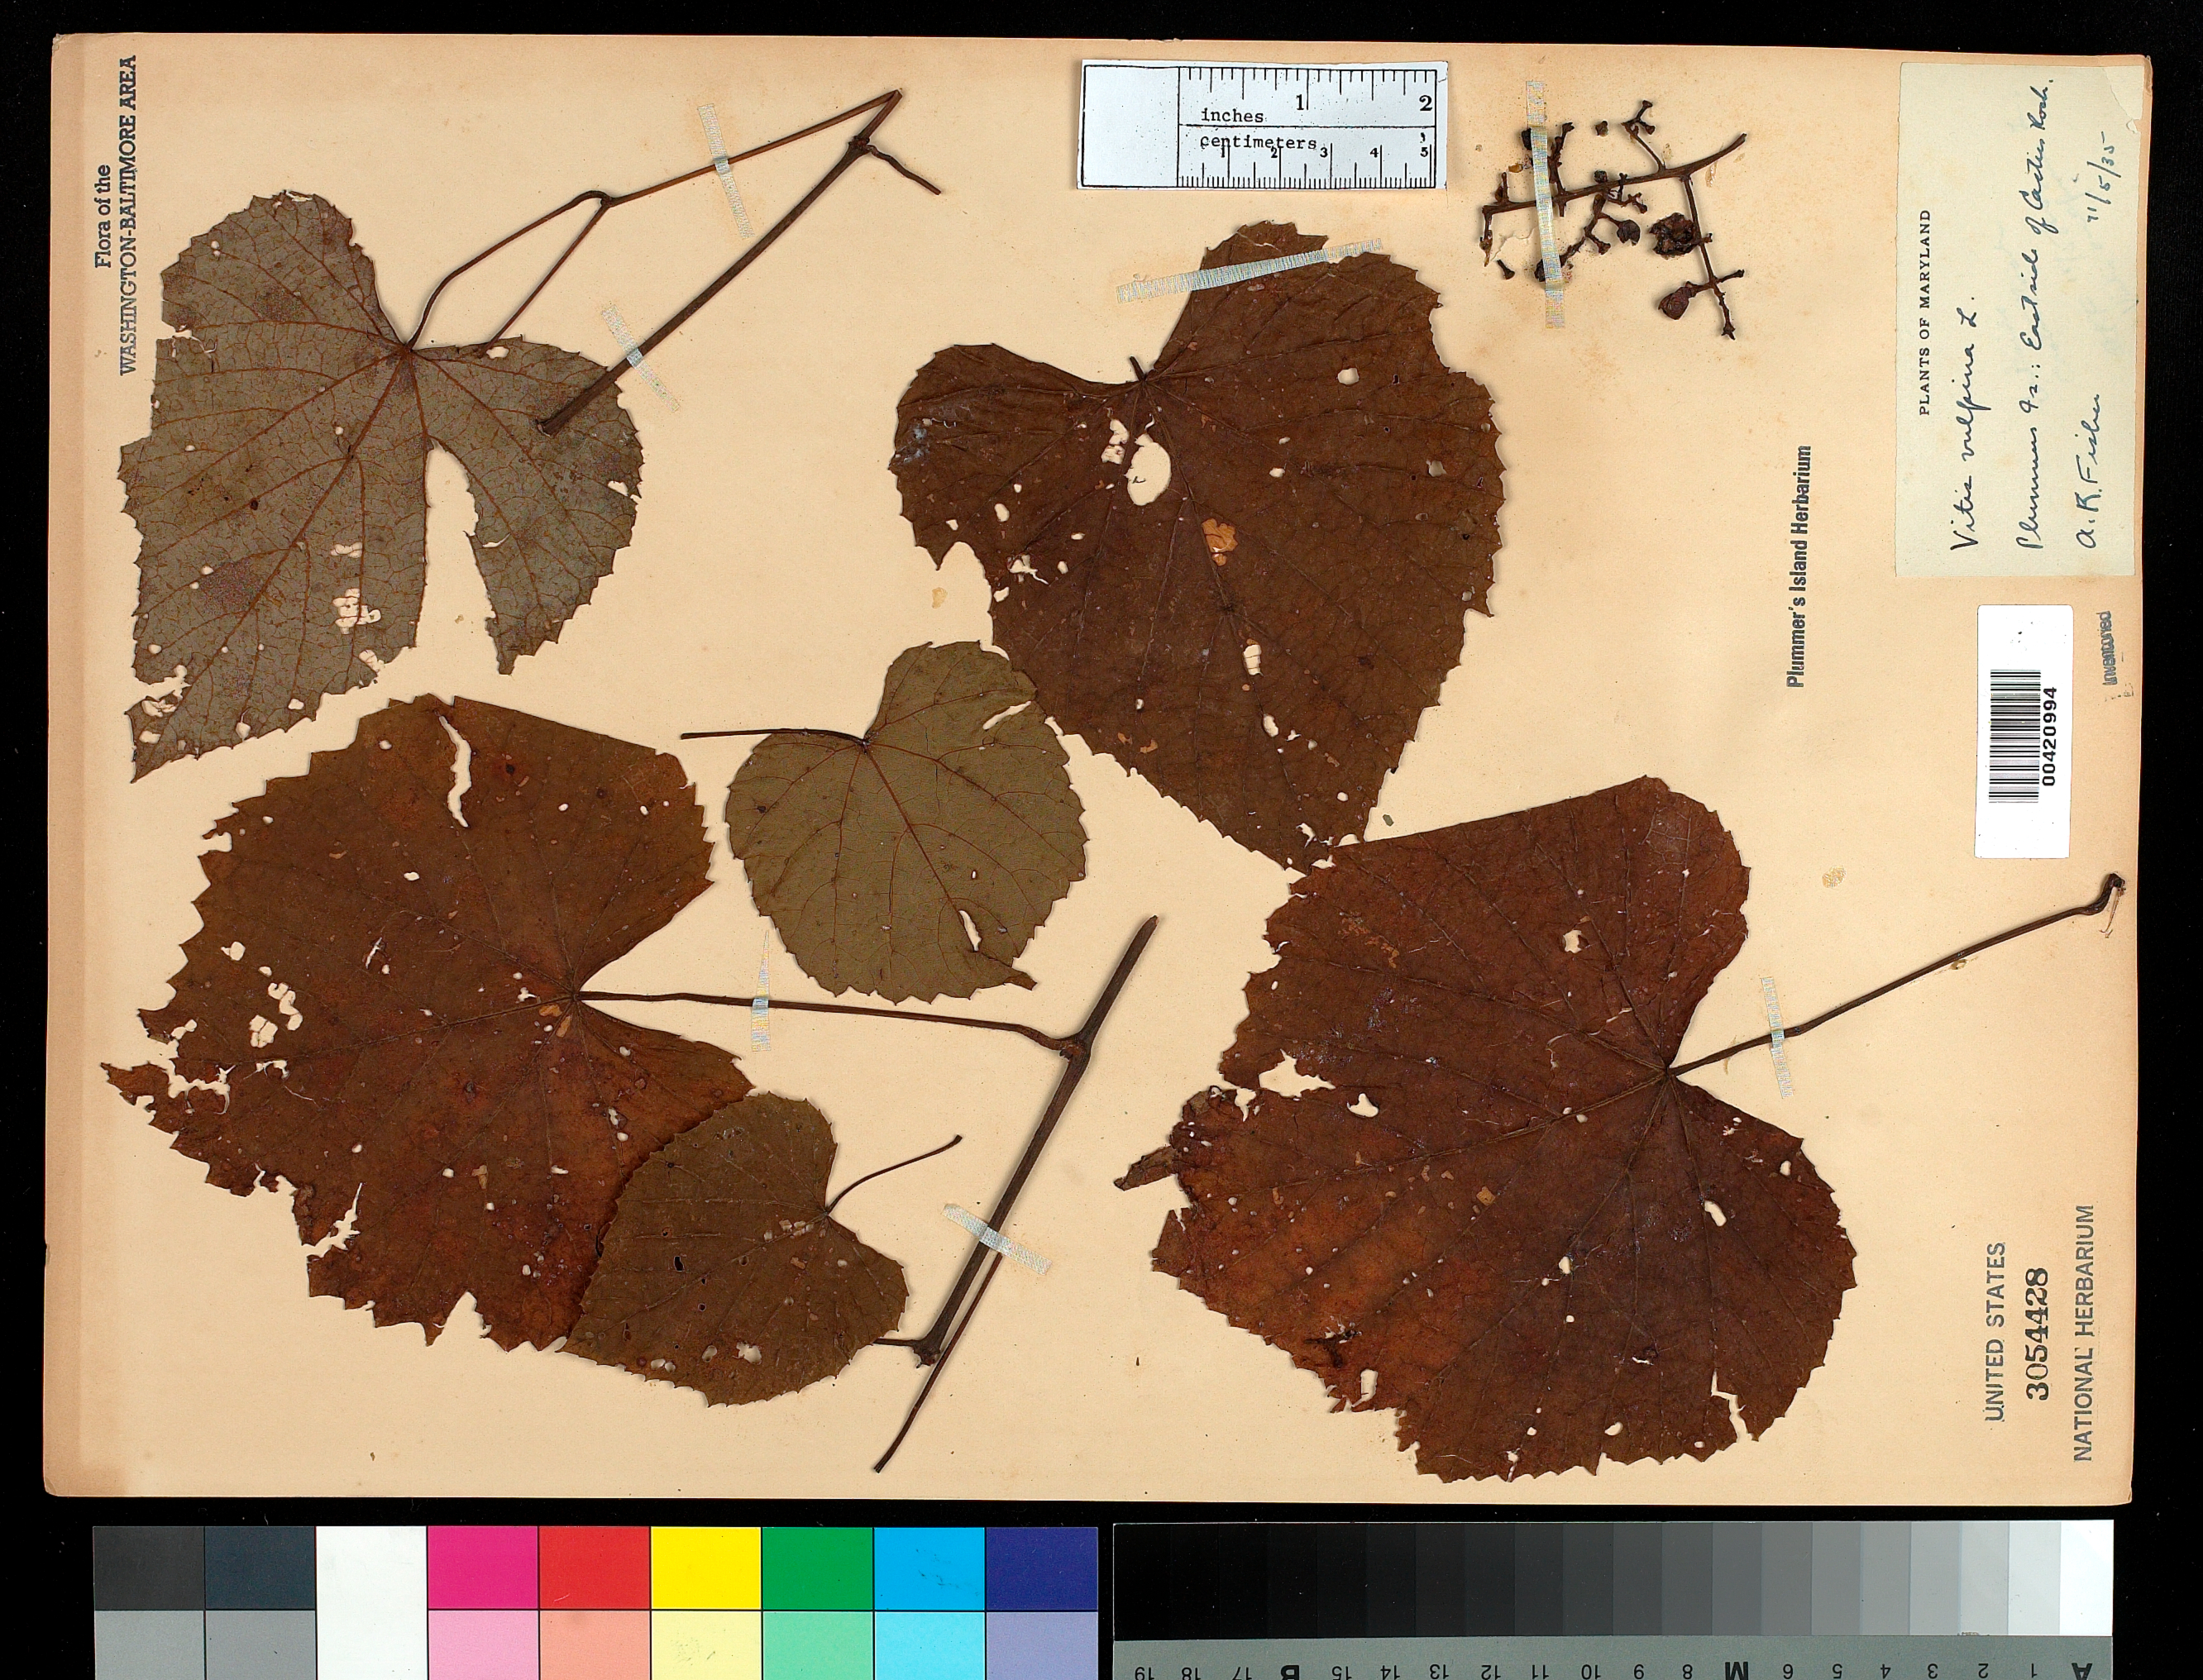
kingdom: Plantae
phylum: Tracheophyta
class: Magnoliopsida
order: Vitales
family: Vitaceae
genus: Vitis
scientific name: Vitis vulpina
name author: L.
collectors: A. K. Fisher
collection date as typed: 05 Nov 1935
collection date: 1935-11-05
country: United States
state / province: Maryland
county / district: Montgomery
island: Plummers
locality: Plummer's Island; east side of Cactus Rock C. & O. Canal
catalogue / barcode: US 3054428